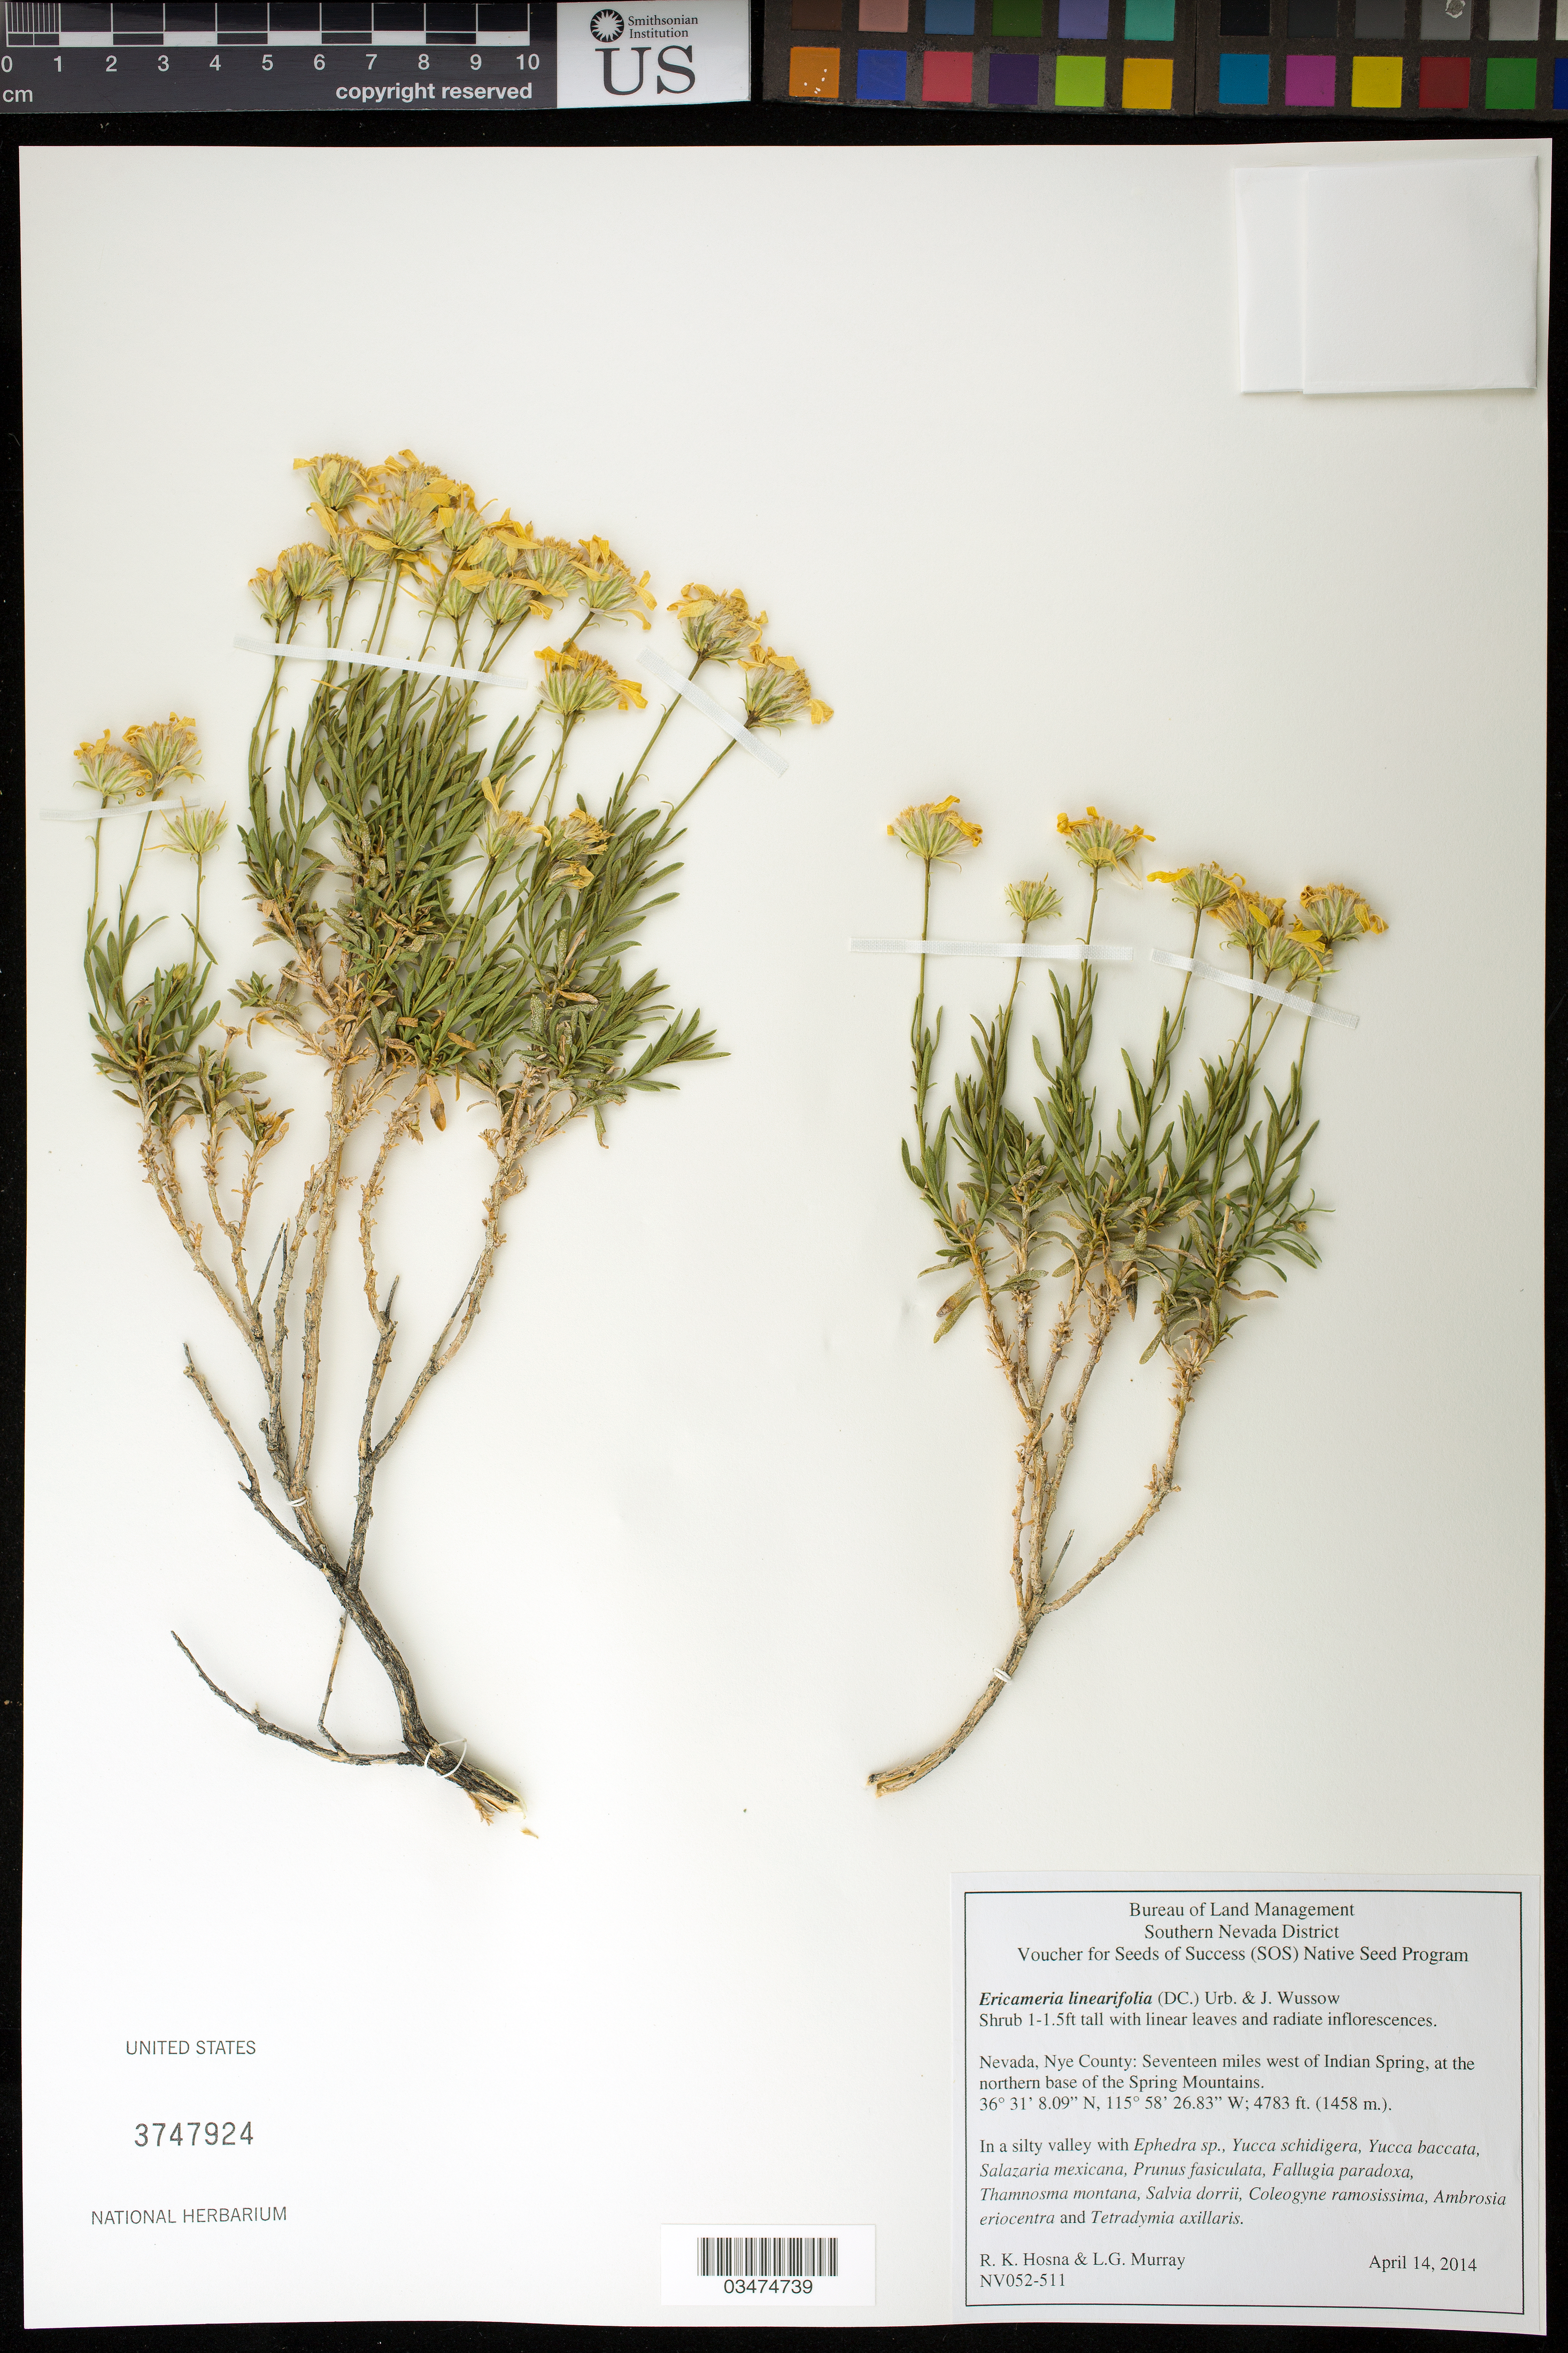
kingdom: Plantae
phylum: Tracheophyta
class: Magnoliopsida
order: Asterales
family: Asteraceae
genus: Ericameria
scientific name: Ericameria linearifolia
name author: (DC.) Urbatsch & Wussow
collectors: R. Hosna & L. Murray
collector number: NV052-511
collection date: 2014-04-14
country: United States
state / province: Nevada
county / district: Nye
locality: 17 mi. W of Indian Spring, N base of Spring Mts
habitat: Silty valley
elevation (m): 1458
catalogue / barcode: US 3747924